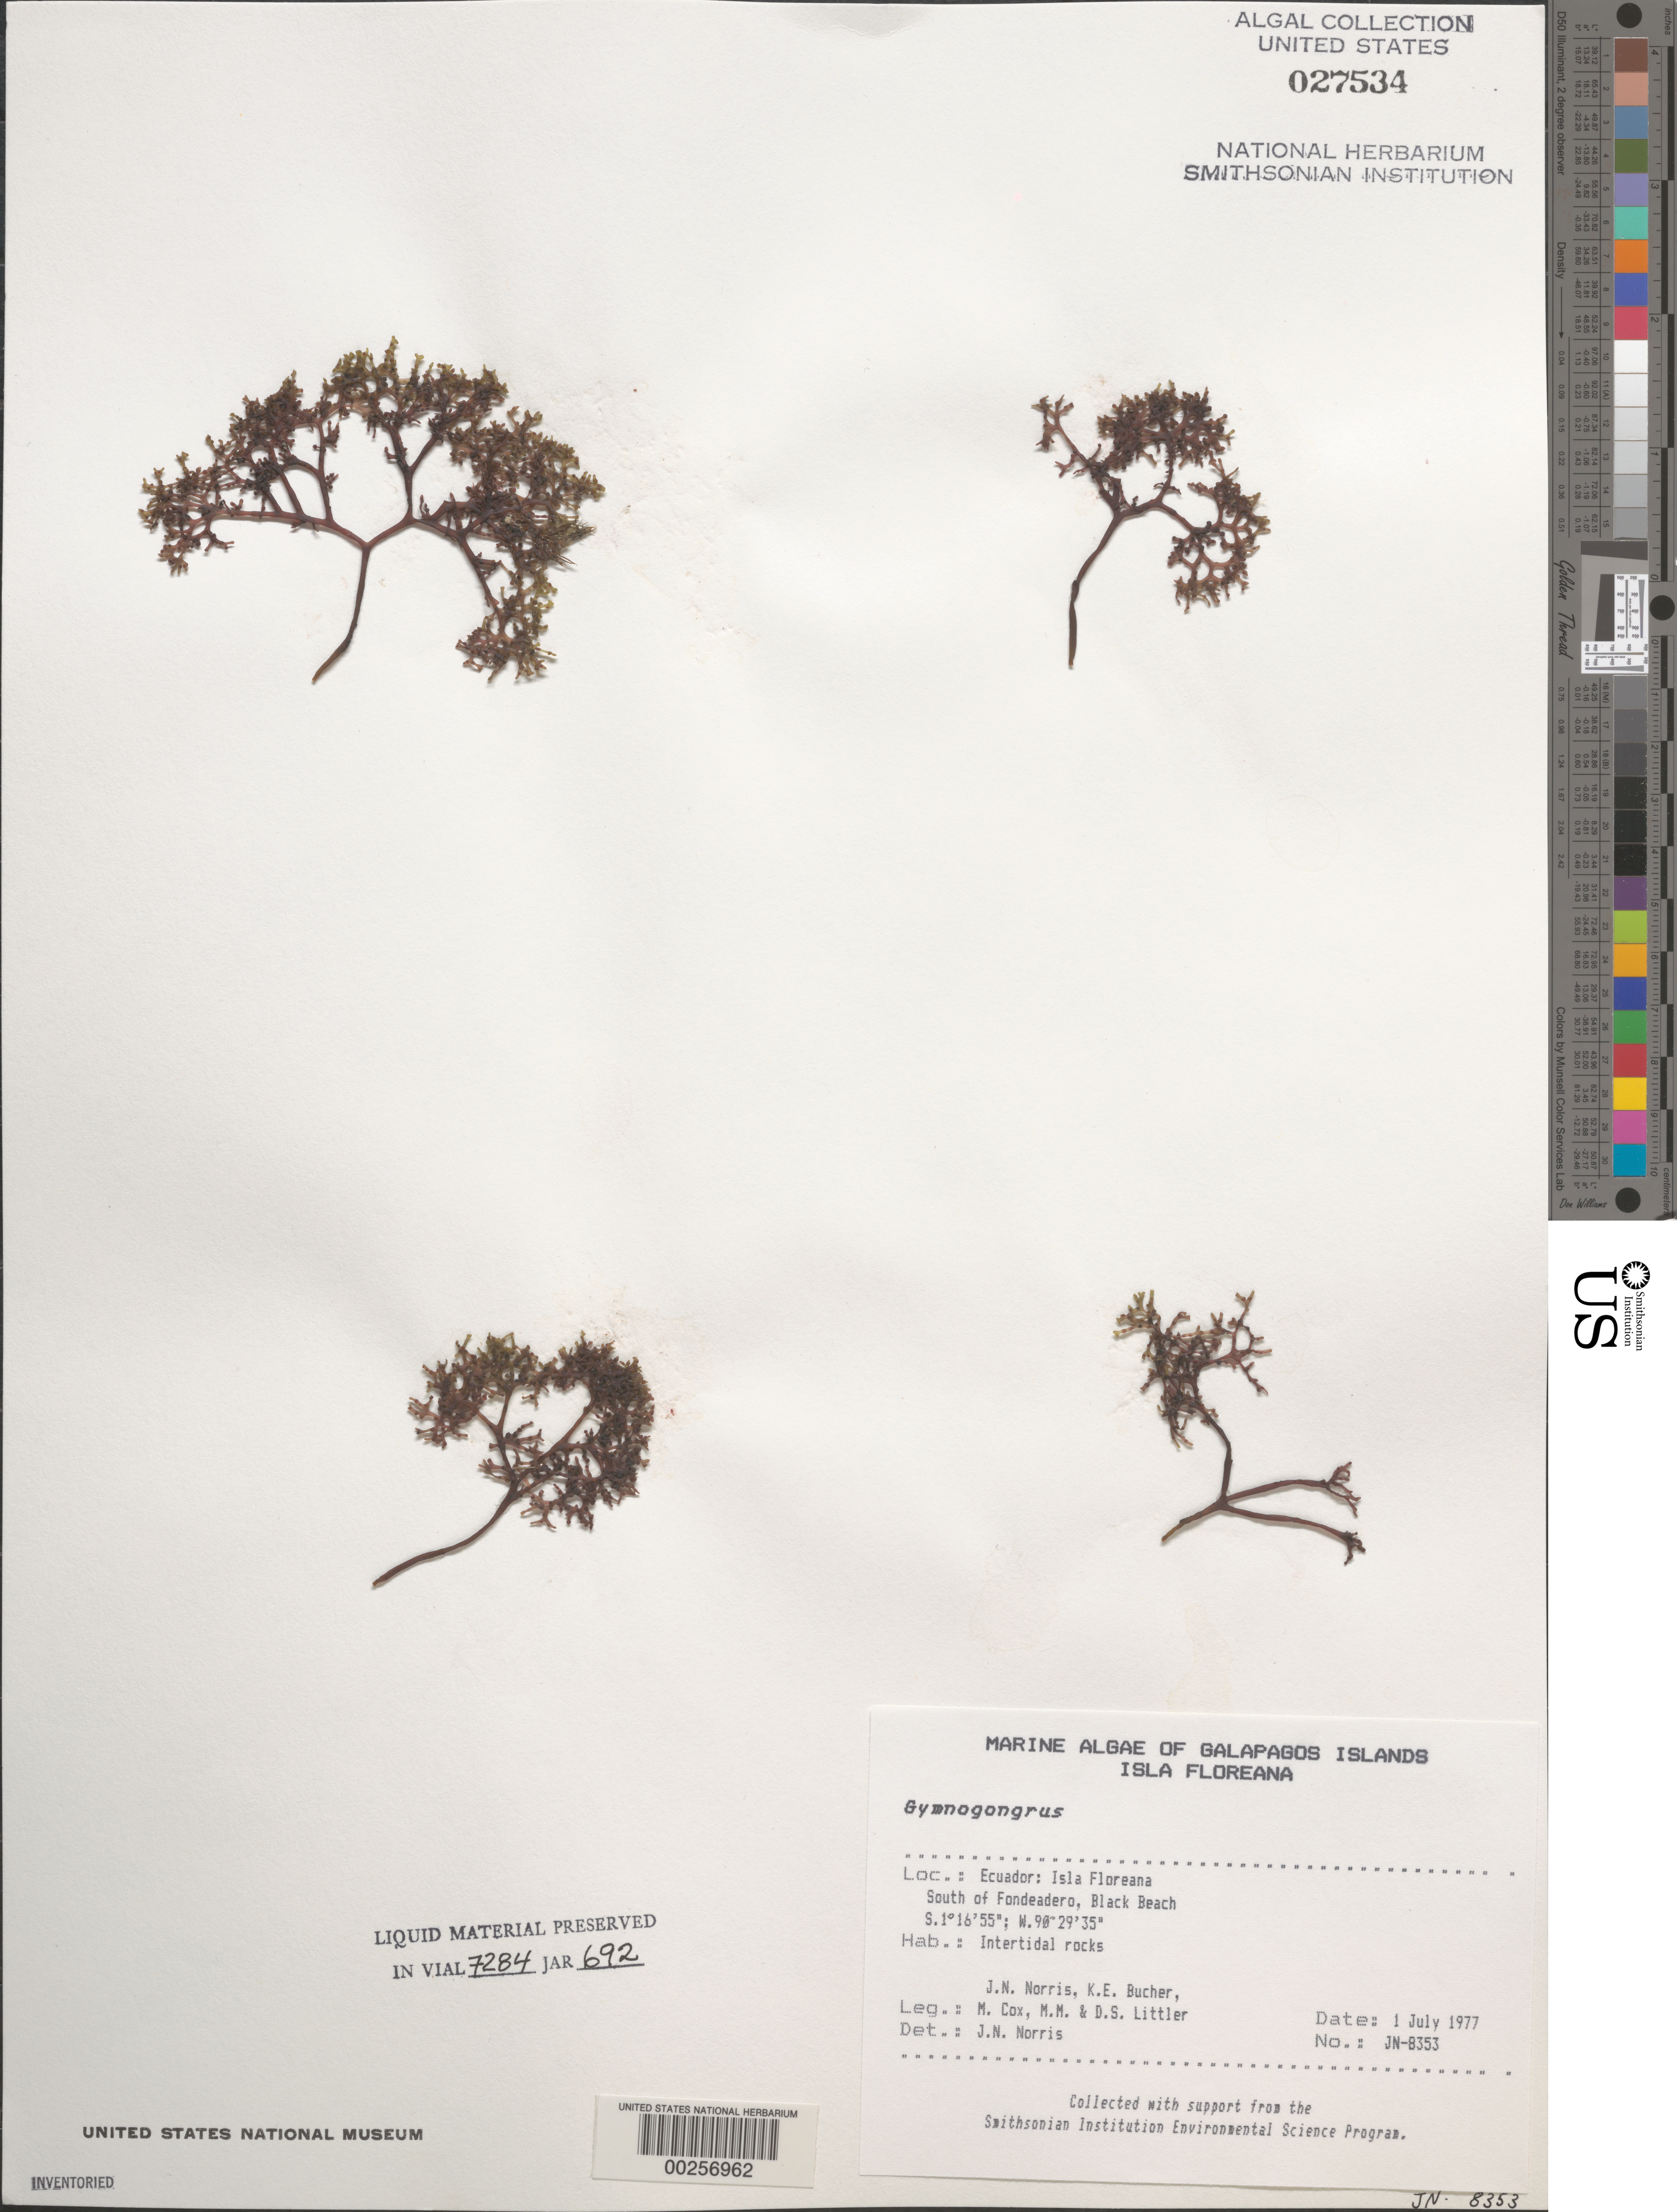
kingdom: Plantae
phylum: Rhodophyta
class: Florideophyceae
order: Gigartinales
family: Phyllophoraceae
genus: Gymnogongrus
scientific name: Gymnogongrus sp.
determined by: Norris, James N.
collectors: J. N. Norris, K. E. Bucher, M. Cox, M. M. Littler & D. S. Littler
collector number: JN-8353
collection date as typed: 01 Jul 1977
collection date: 1977-07-01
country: Ecuador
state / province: Colón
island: Floreana [Charles, Santa Maria]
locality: Black Beach south of Fondeadero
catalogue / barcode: US 27534